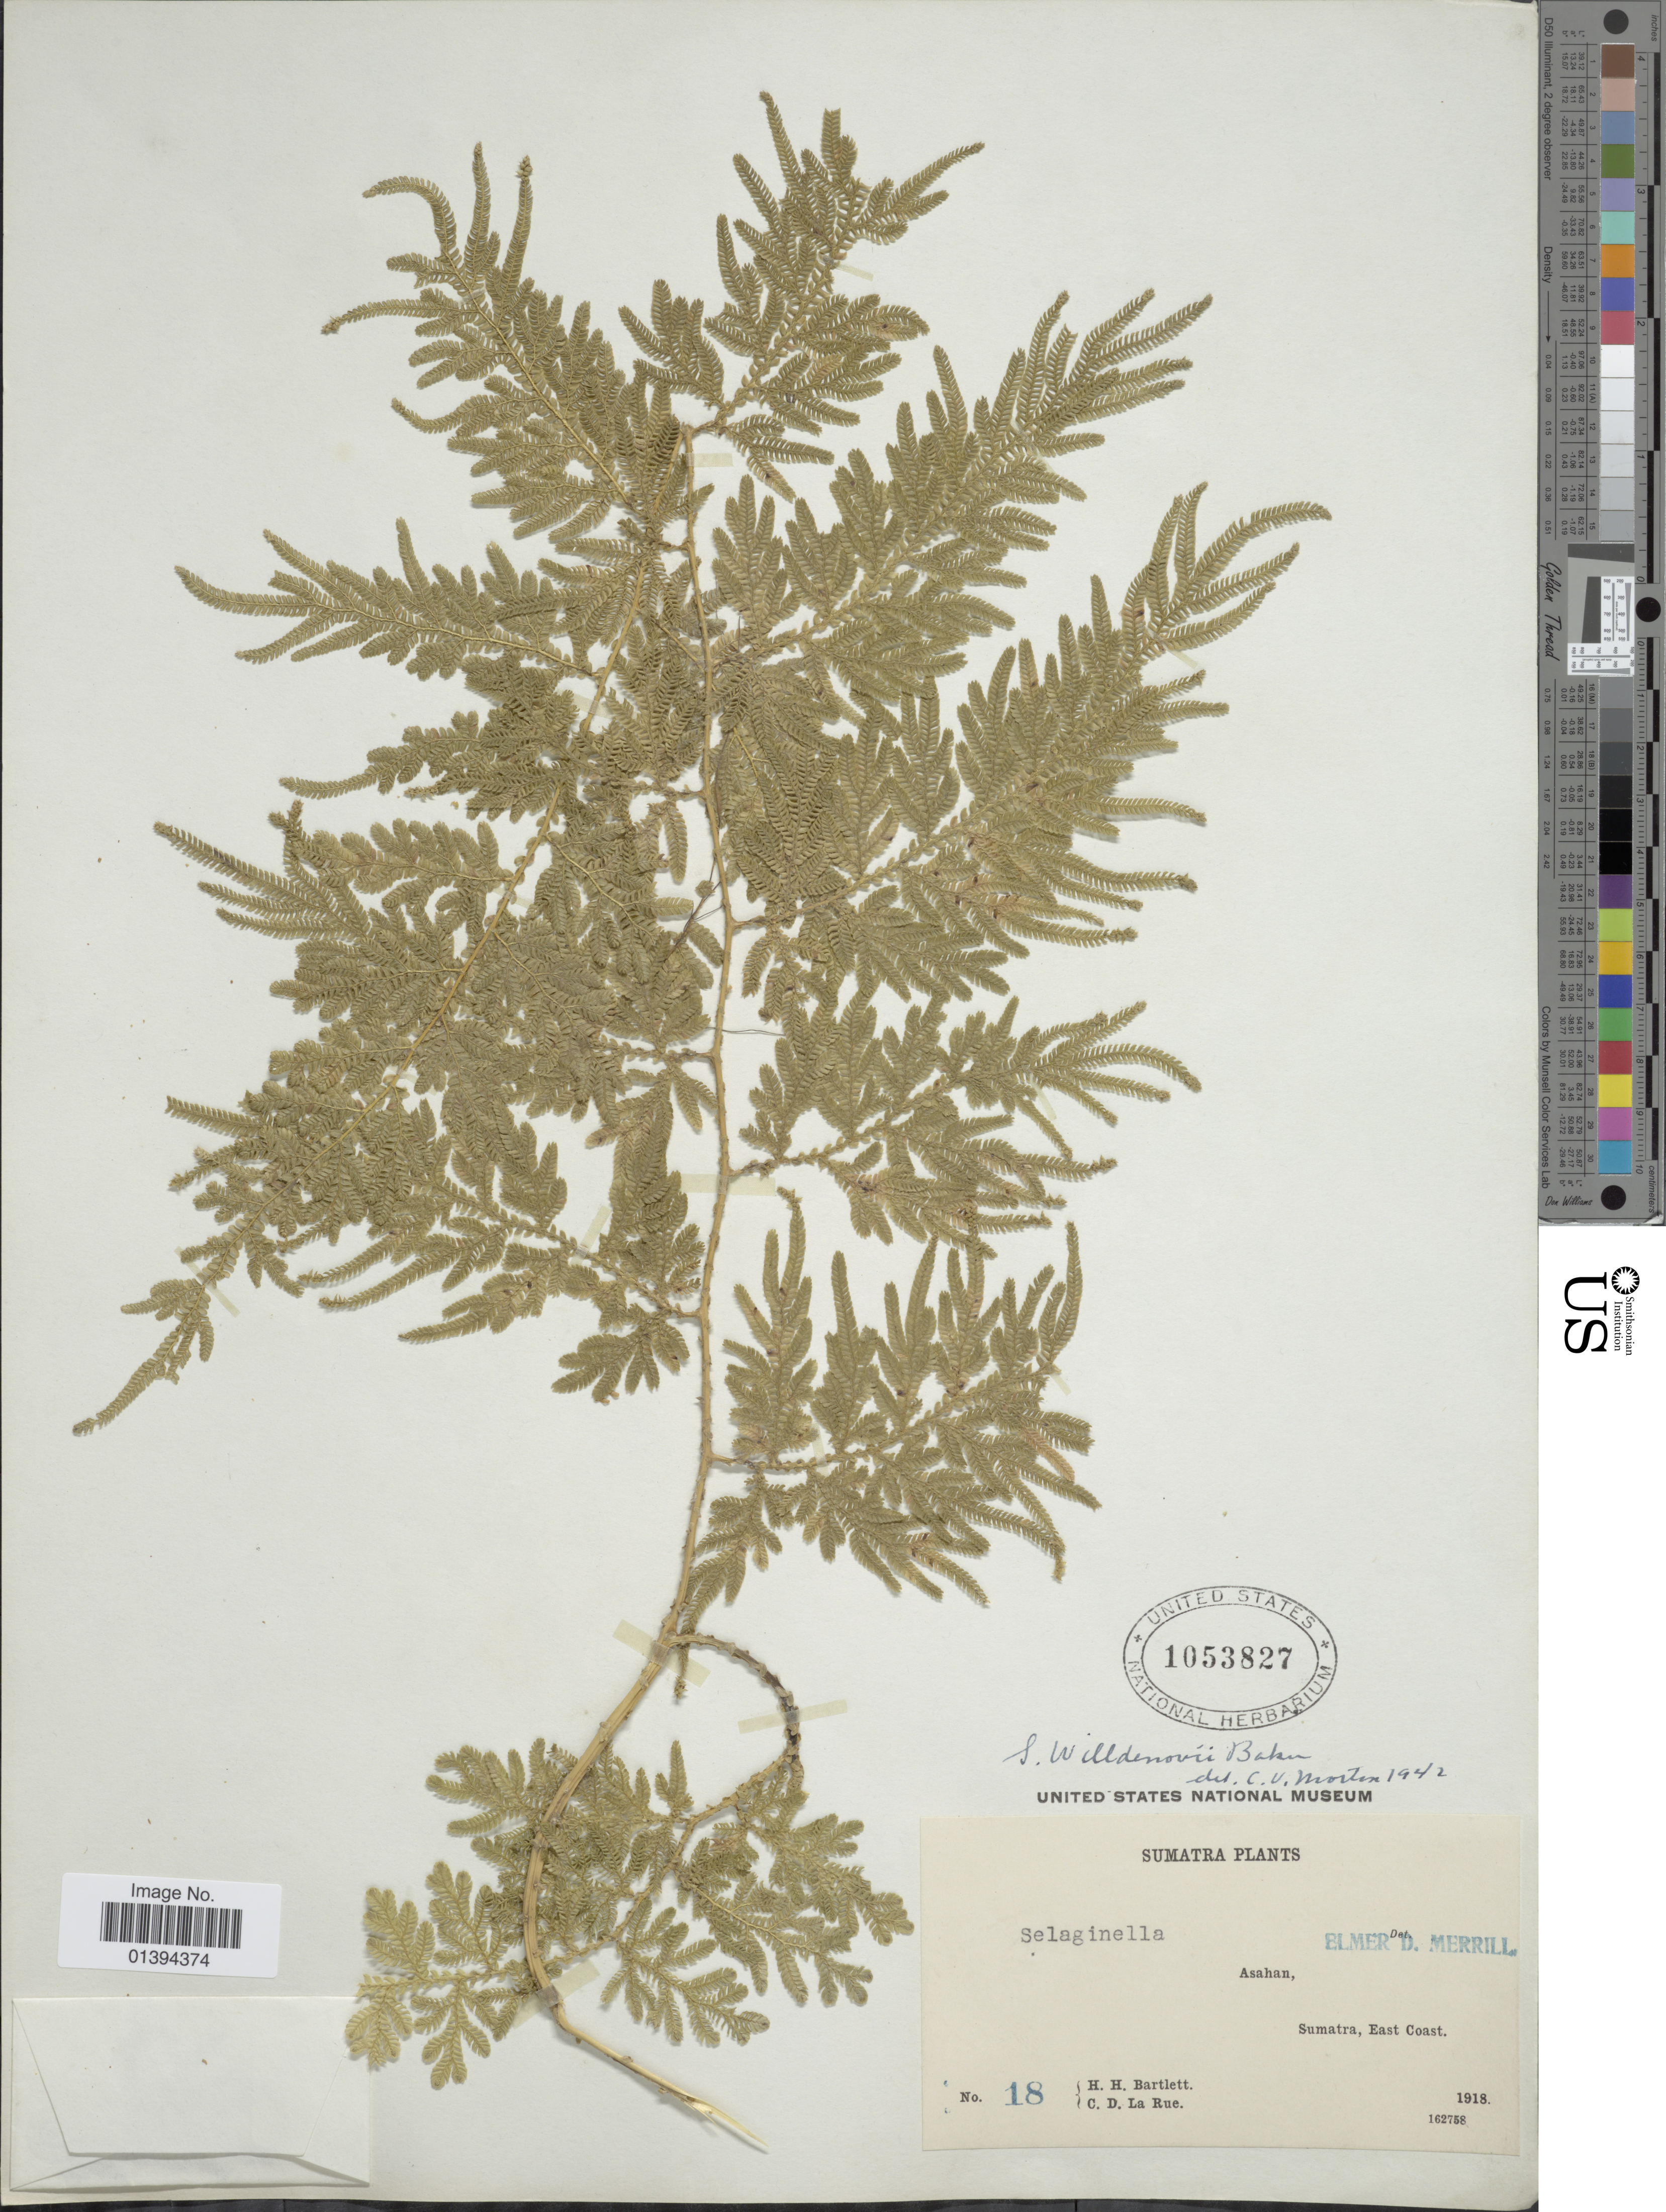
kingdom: Plantae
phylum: Tracheophyta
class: Lycopodiopsida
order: Selaginellales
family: Selaginellaceae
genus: Selaginella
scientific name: Selaginella willdenowii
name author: (Desv. ex Poir.) Baker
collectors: H. H. Bartlett & C. La Rue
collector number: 18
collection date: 1918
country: Indonesia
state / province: Sumatra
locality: Asahan, Sumatra, East Coast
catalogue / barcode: US 1053827